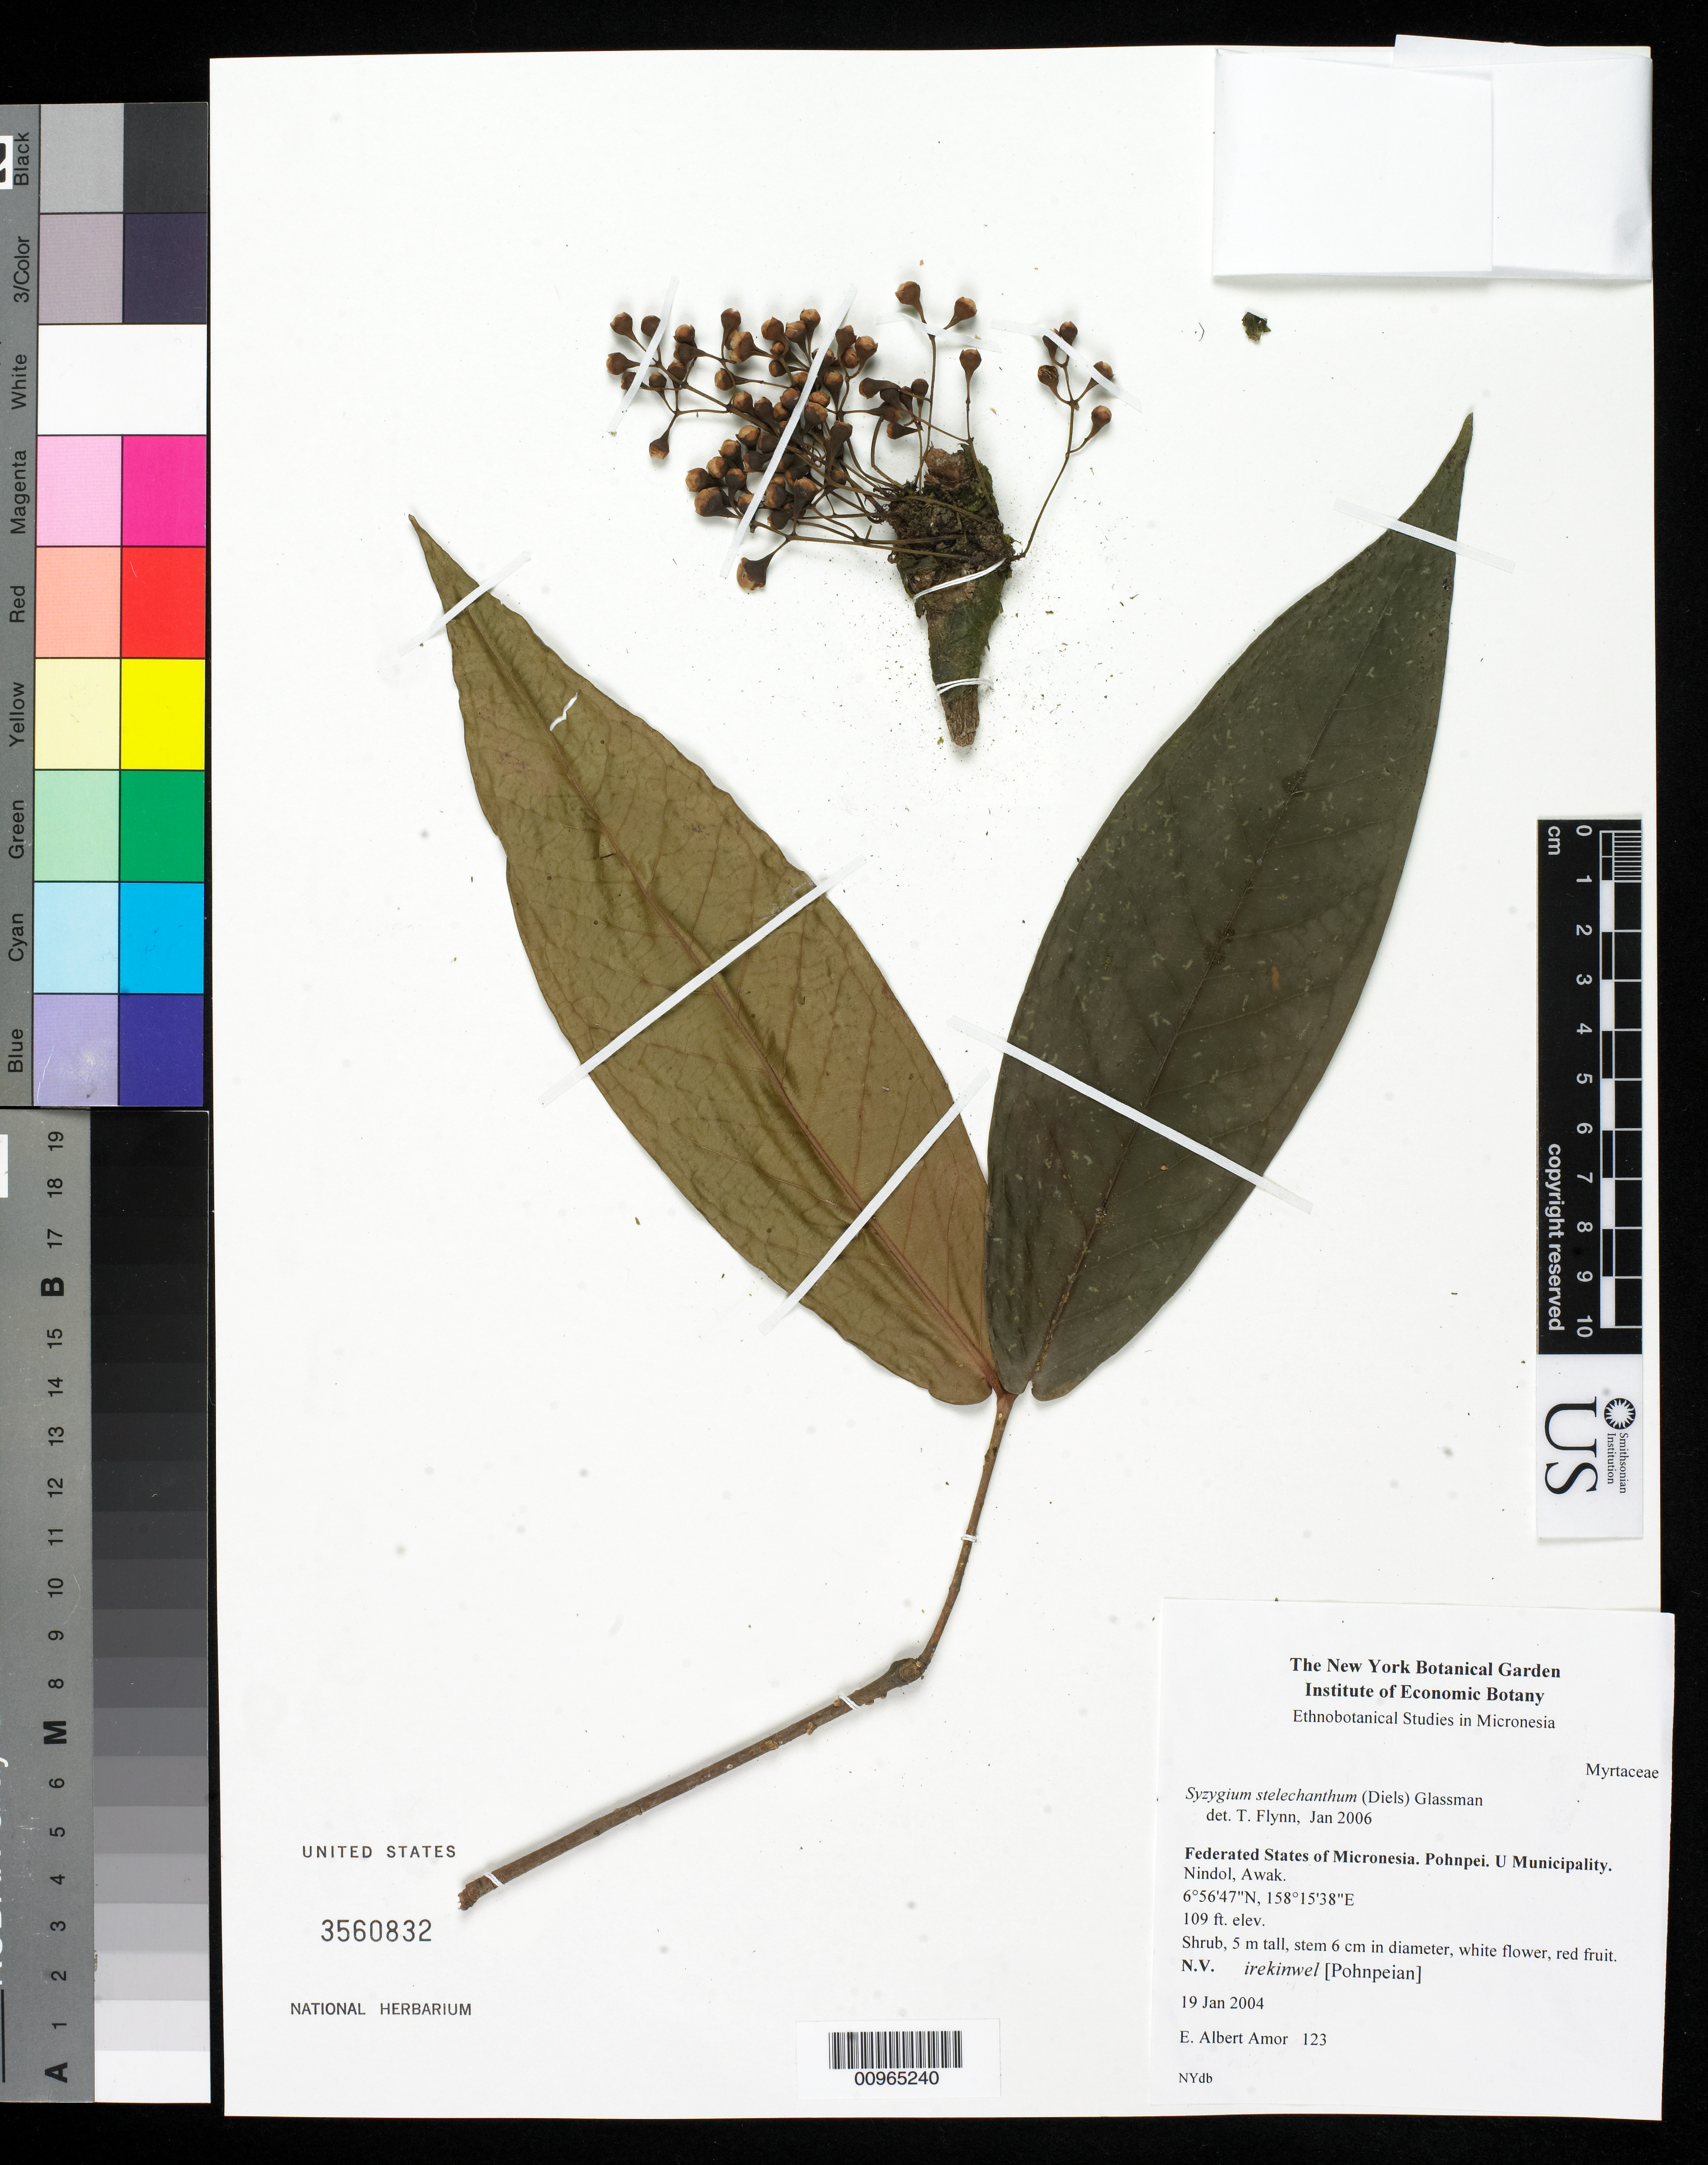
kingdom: Plantae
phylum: Tracheophyta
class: Magnoliopsida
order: Myrtales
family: Myrtaceae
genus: Syzygium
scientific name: Syzygium stelechanthum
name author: (Diels) Glassman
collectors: E. A. Amor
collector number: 123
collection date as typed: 19 Jan 2004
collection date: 2004-01-19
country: Micronesia, Federated States of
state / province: Pohnpei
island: Pohnpei [Ponape]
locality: Nindol, Awak, U Muncipality, Pohnpei, Micronesia.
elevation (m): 33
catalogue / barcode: US 3560832